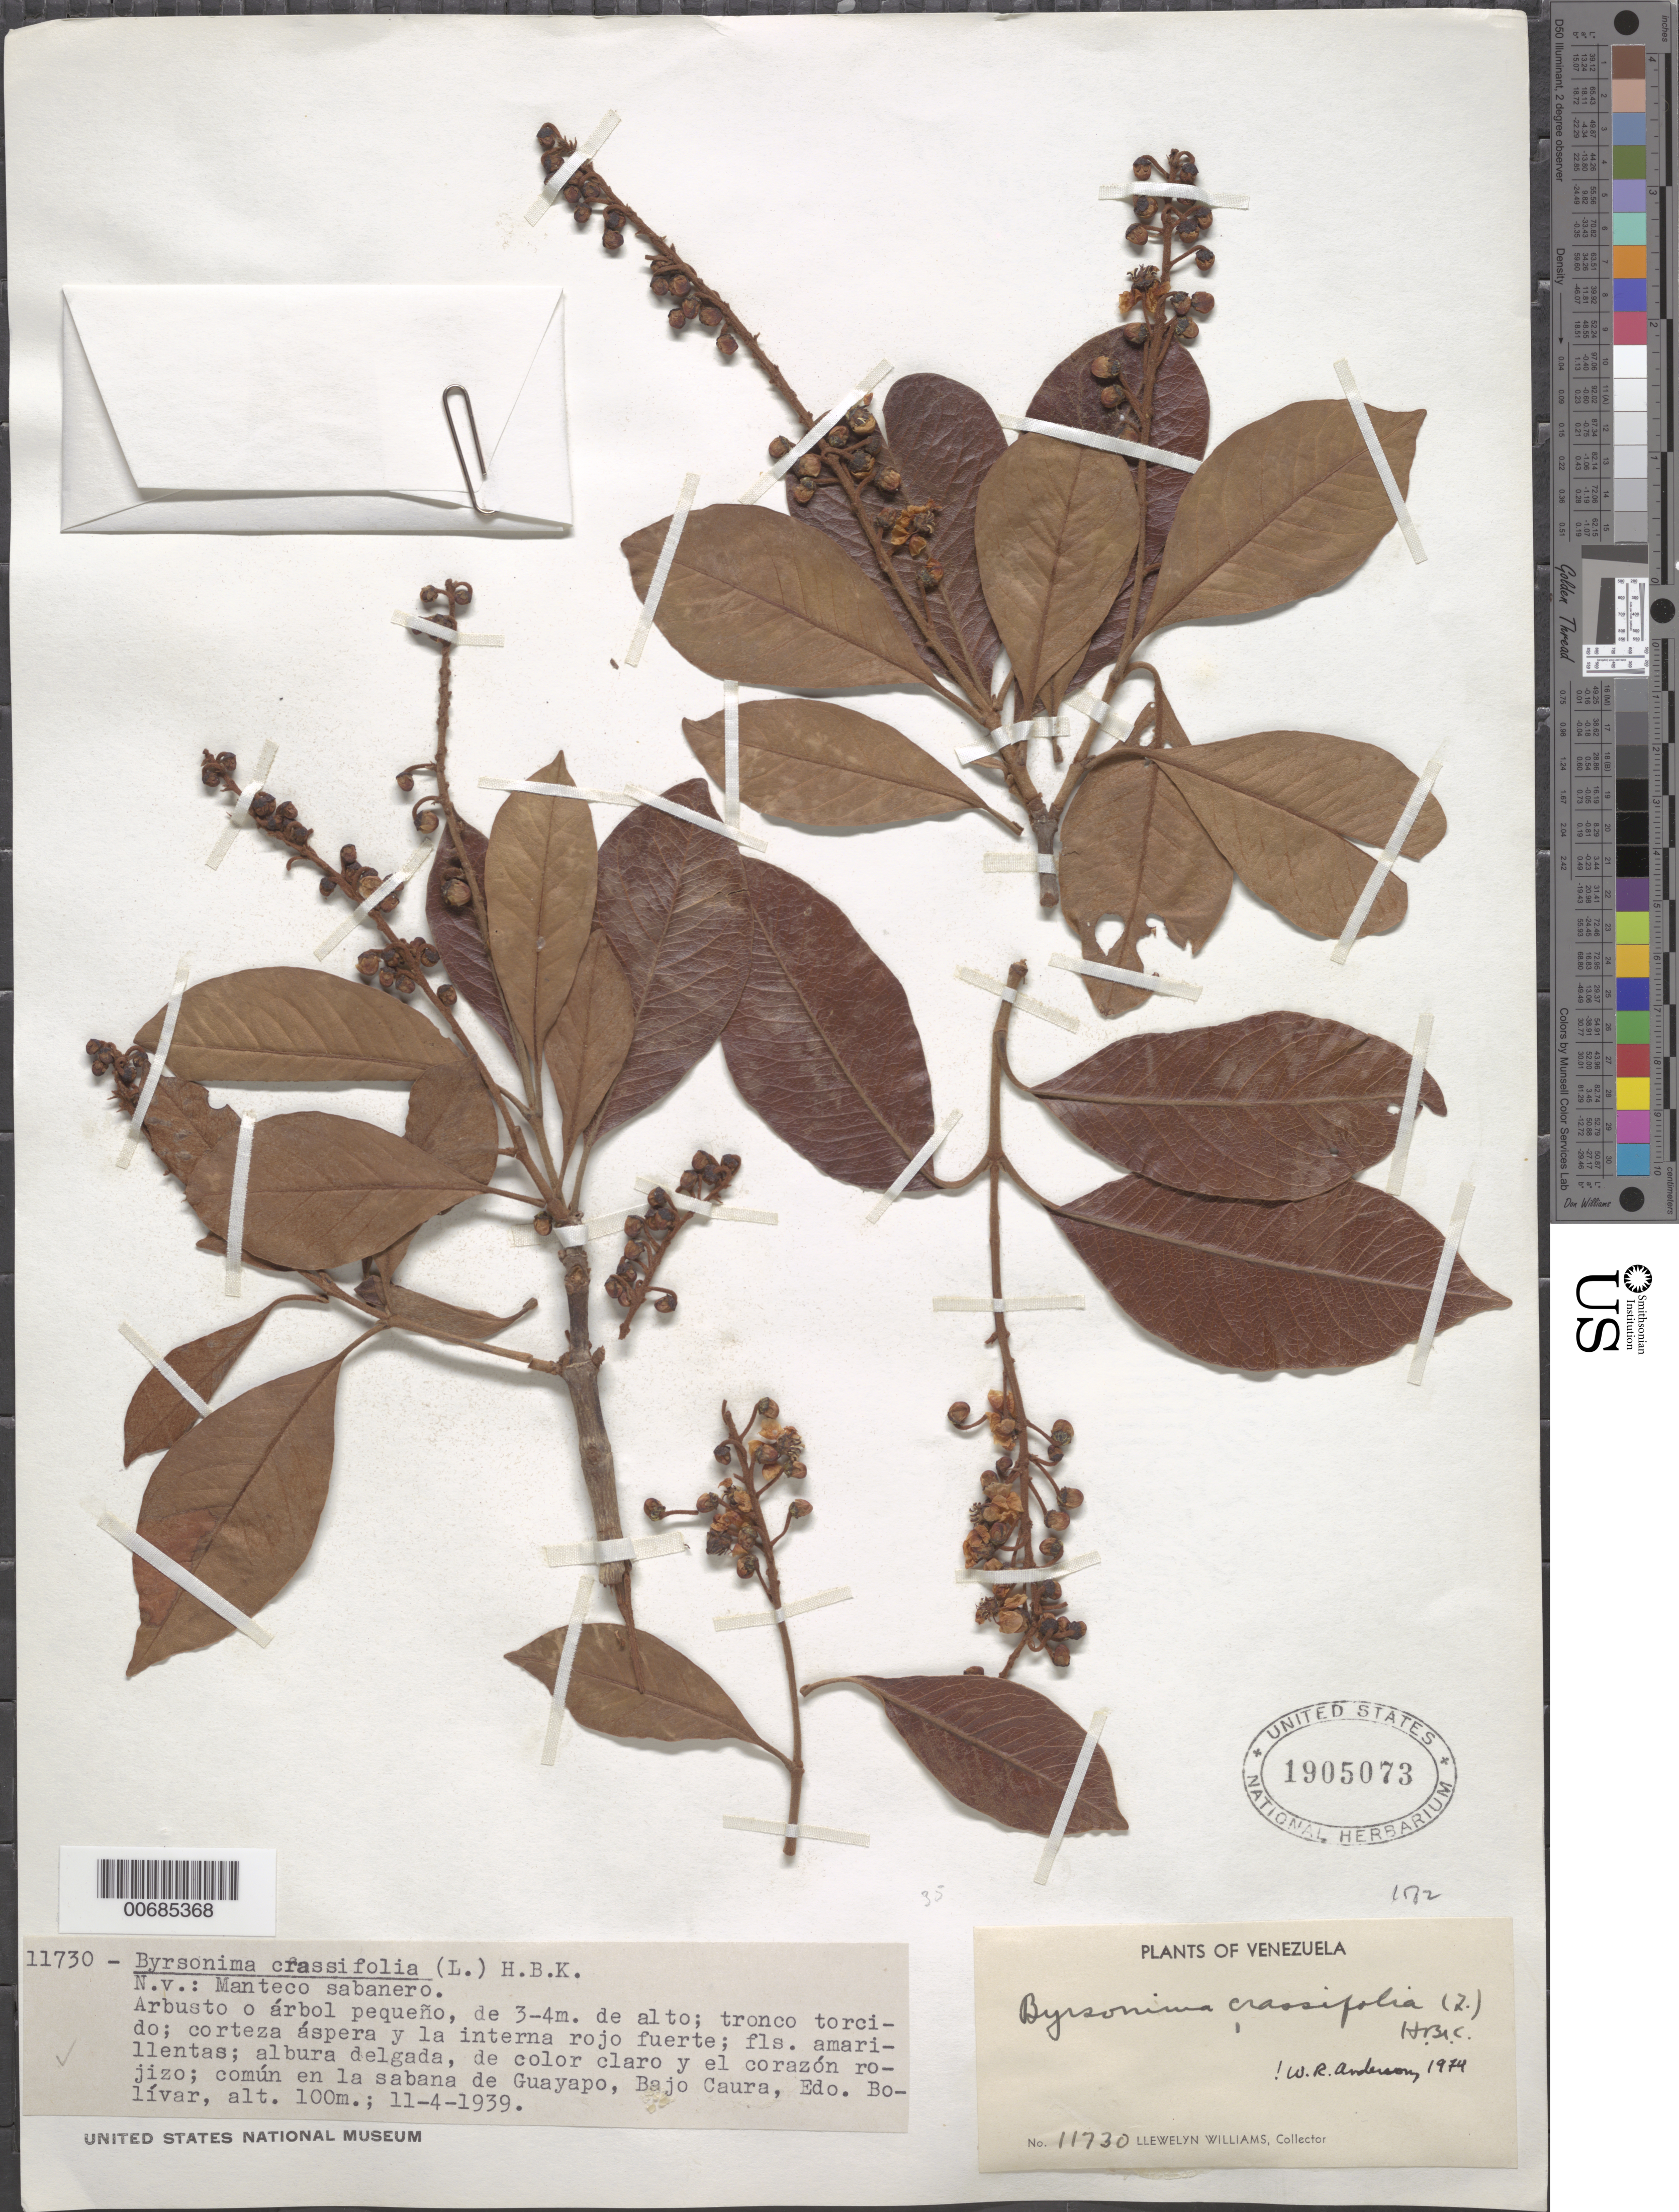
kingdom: Plantae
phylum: Tracheophyta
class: Magnoliopsida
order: Malpighiales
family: Malpighiaceae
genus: Byrsonima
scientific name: Byrsonima crassifolia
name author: (L.) Kunth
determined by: Anderson, W. R., (MICH), University of Michigan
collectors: Ll. Williams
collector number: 11730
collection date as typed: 11-Apr-39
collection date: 1939-04-11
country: Venezuela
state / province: Bolívar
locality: Guayapo, Bajo Caura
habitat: Savanna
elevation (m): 100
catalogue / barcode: US 1905073